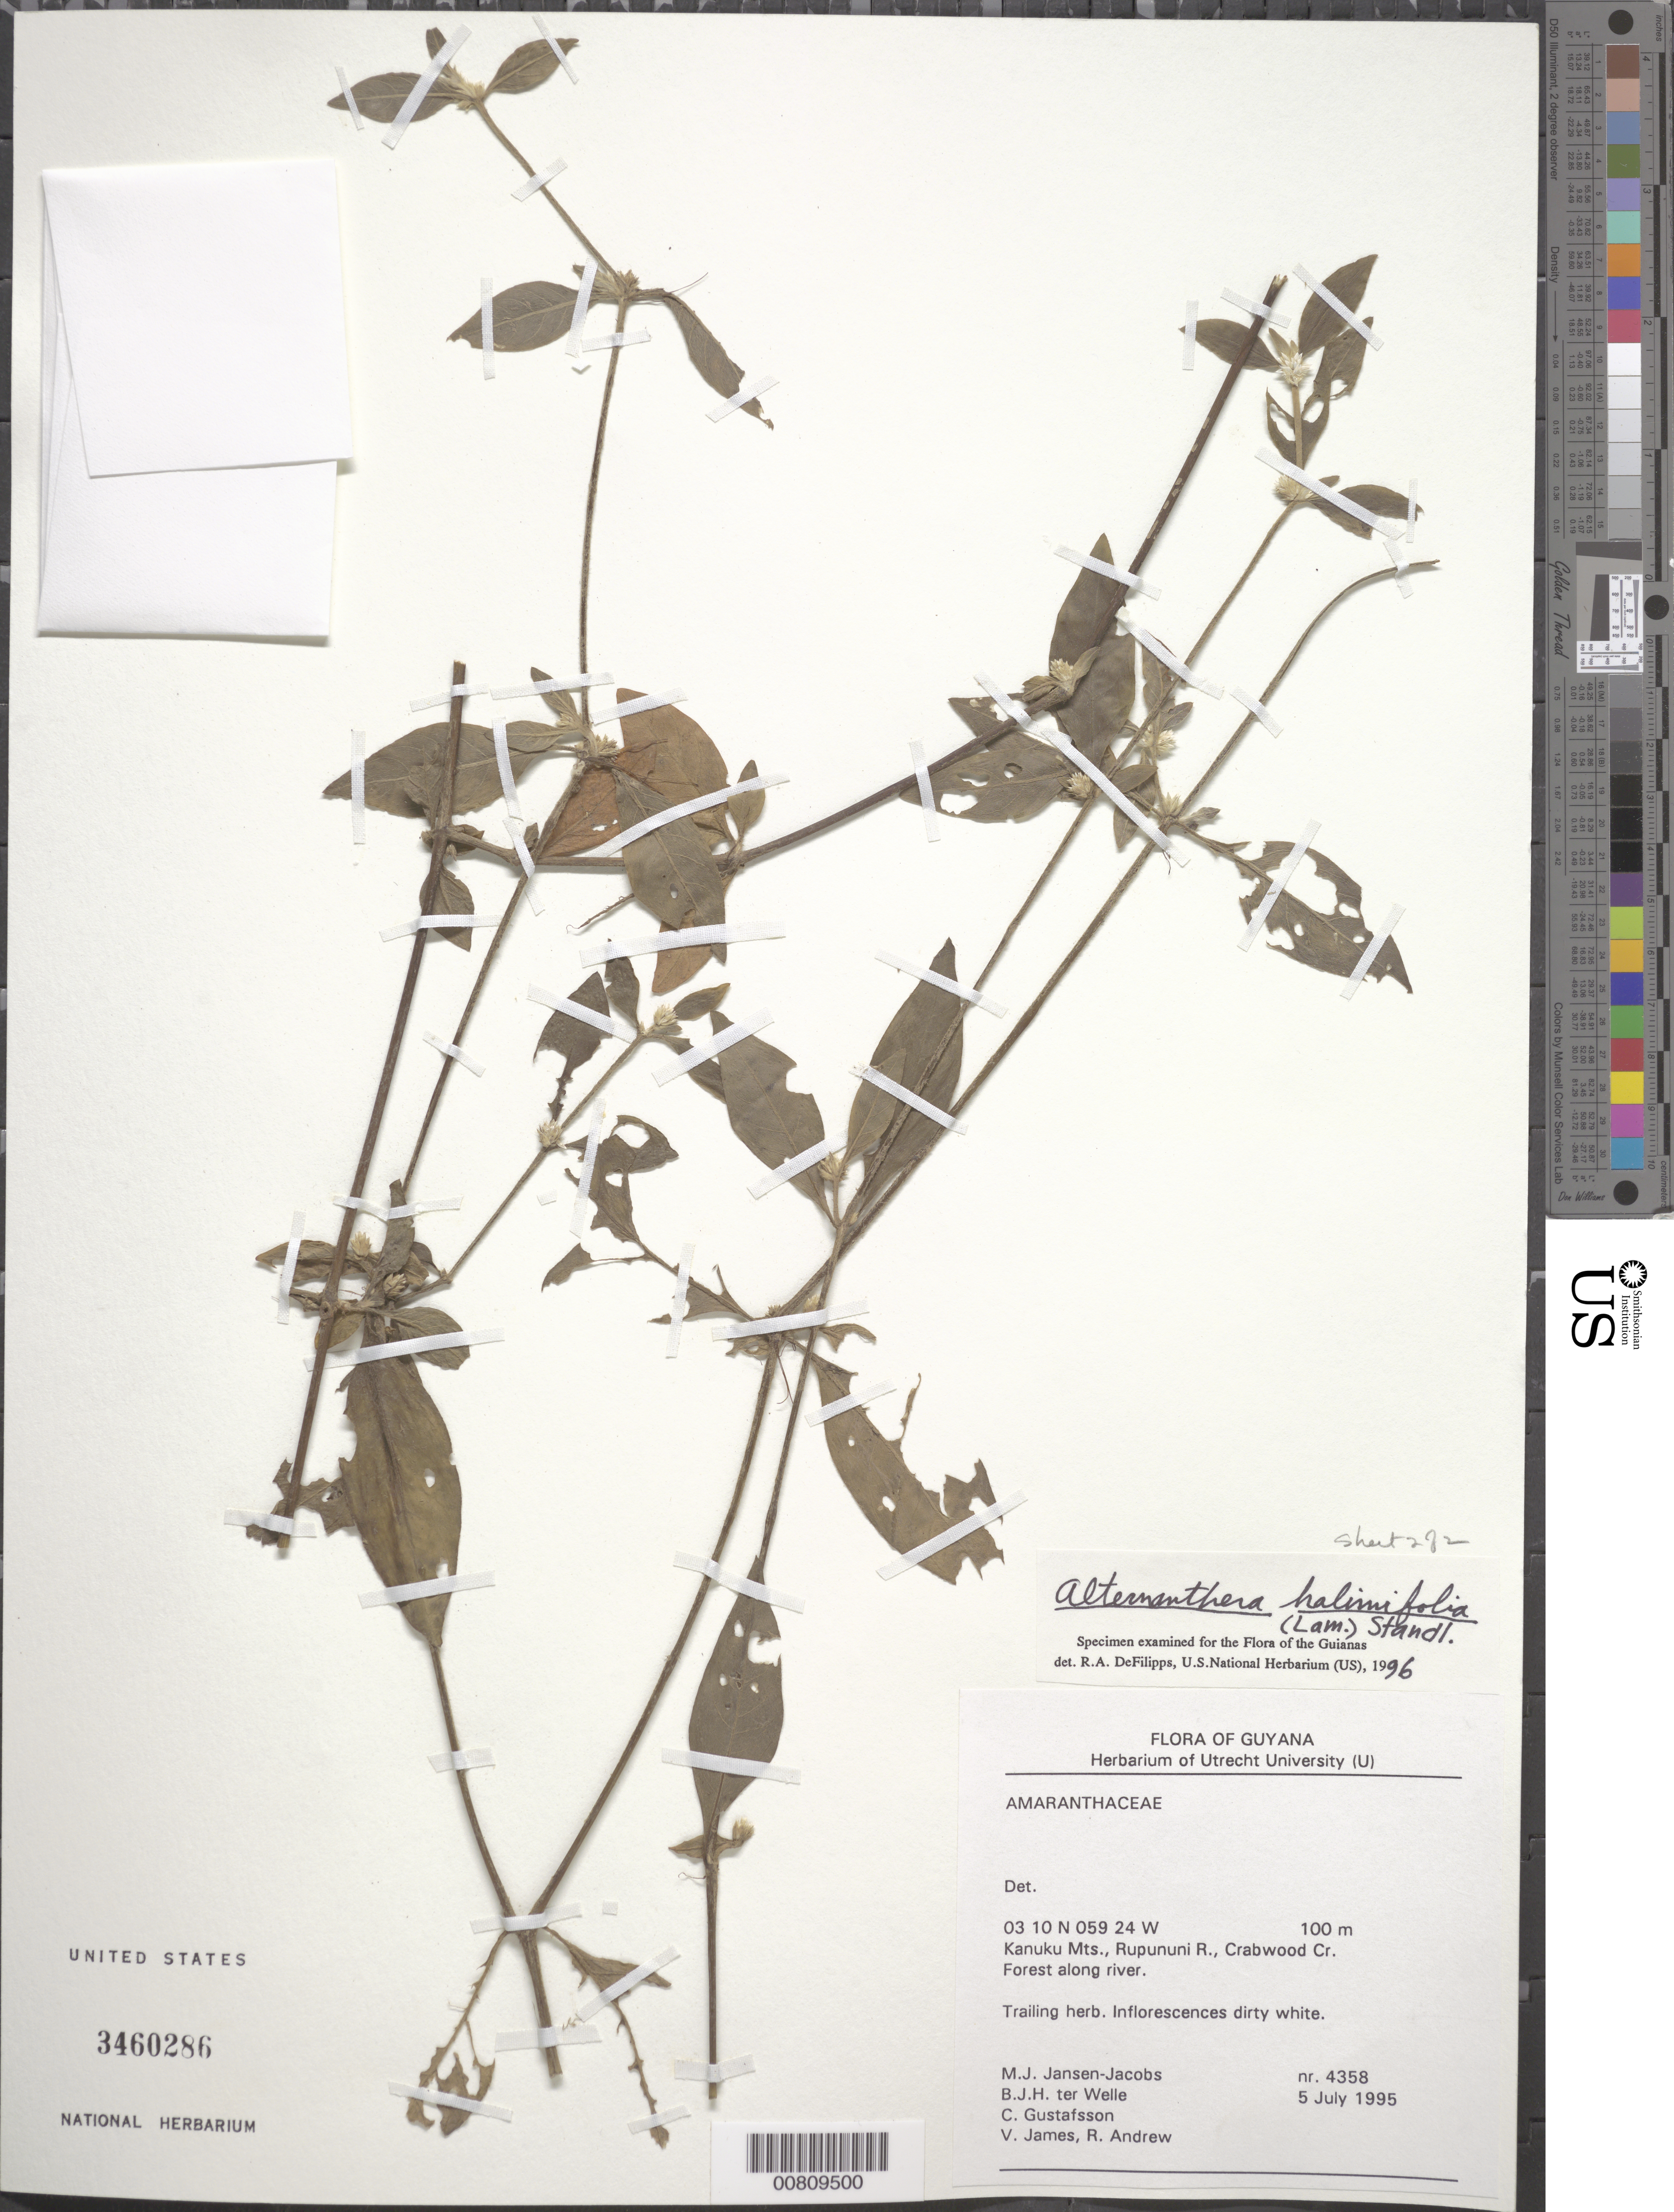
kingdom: Plantae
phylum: Tracheophyta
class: Magnoliopsida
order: Caryophyllales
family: Amaranthaceae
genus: Alternanthera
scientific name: Alternanthera halimifolia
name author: (Lam.) Standl. ex Pittier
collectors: M. J. Jansen-Jacobs, B. Welle, C. Gustafsson, V. James & R. Andrew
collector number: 4358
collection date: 1995-07-05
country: Guyana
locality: Kanuku Mts., Rupununi R., Crabwood Cr.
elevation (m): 100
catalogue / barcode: US 3460286